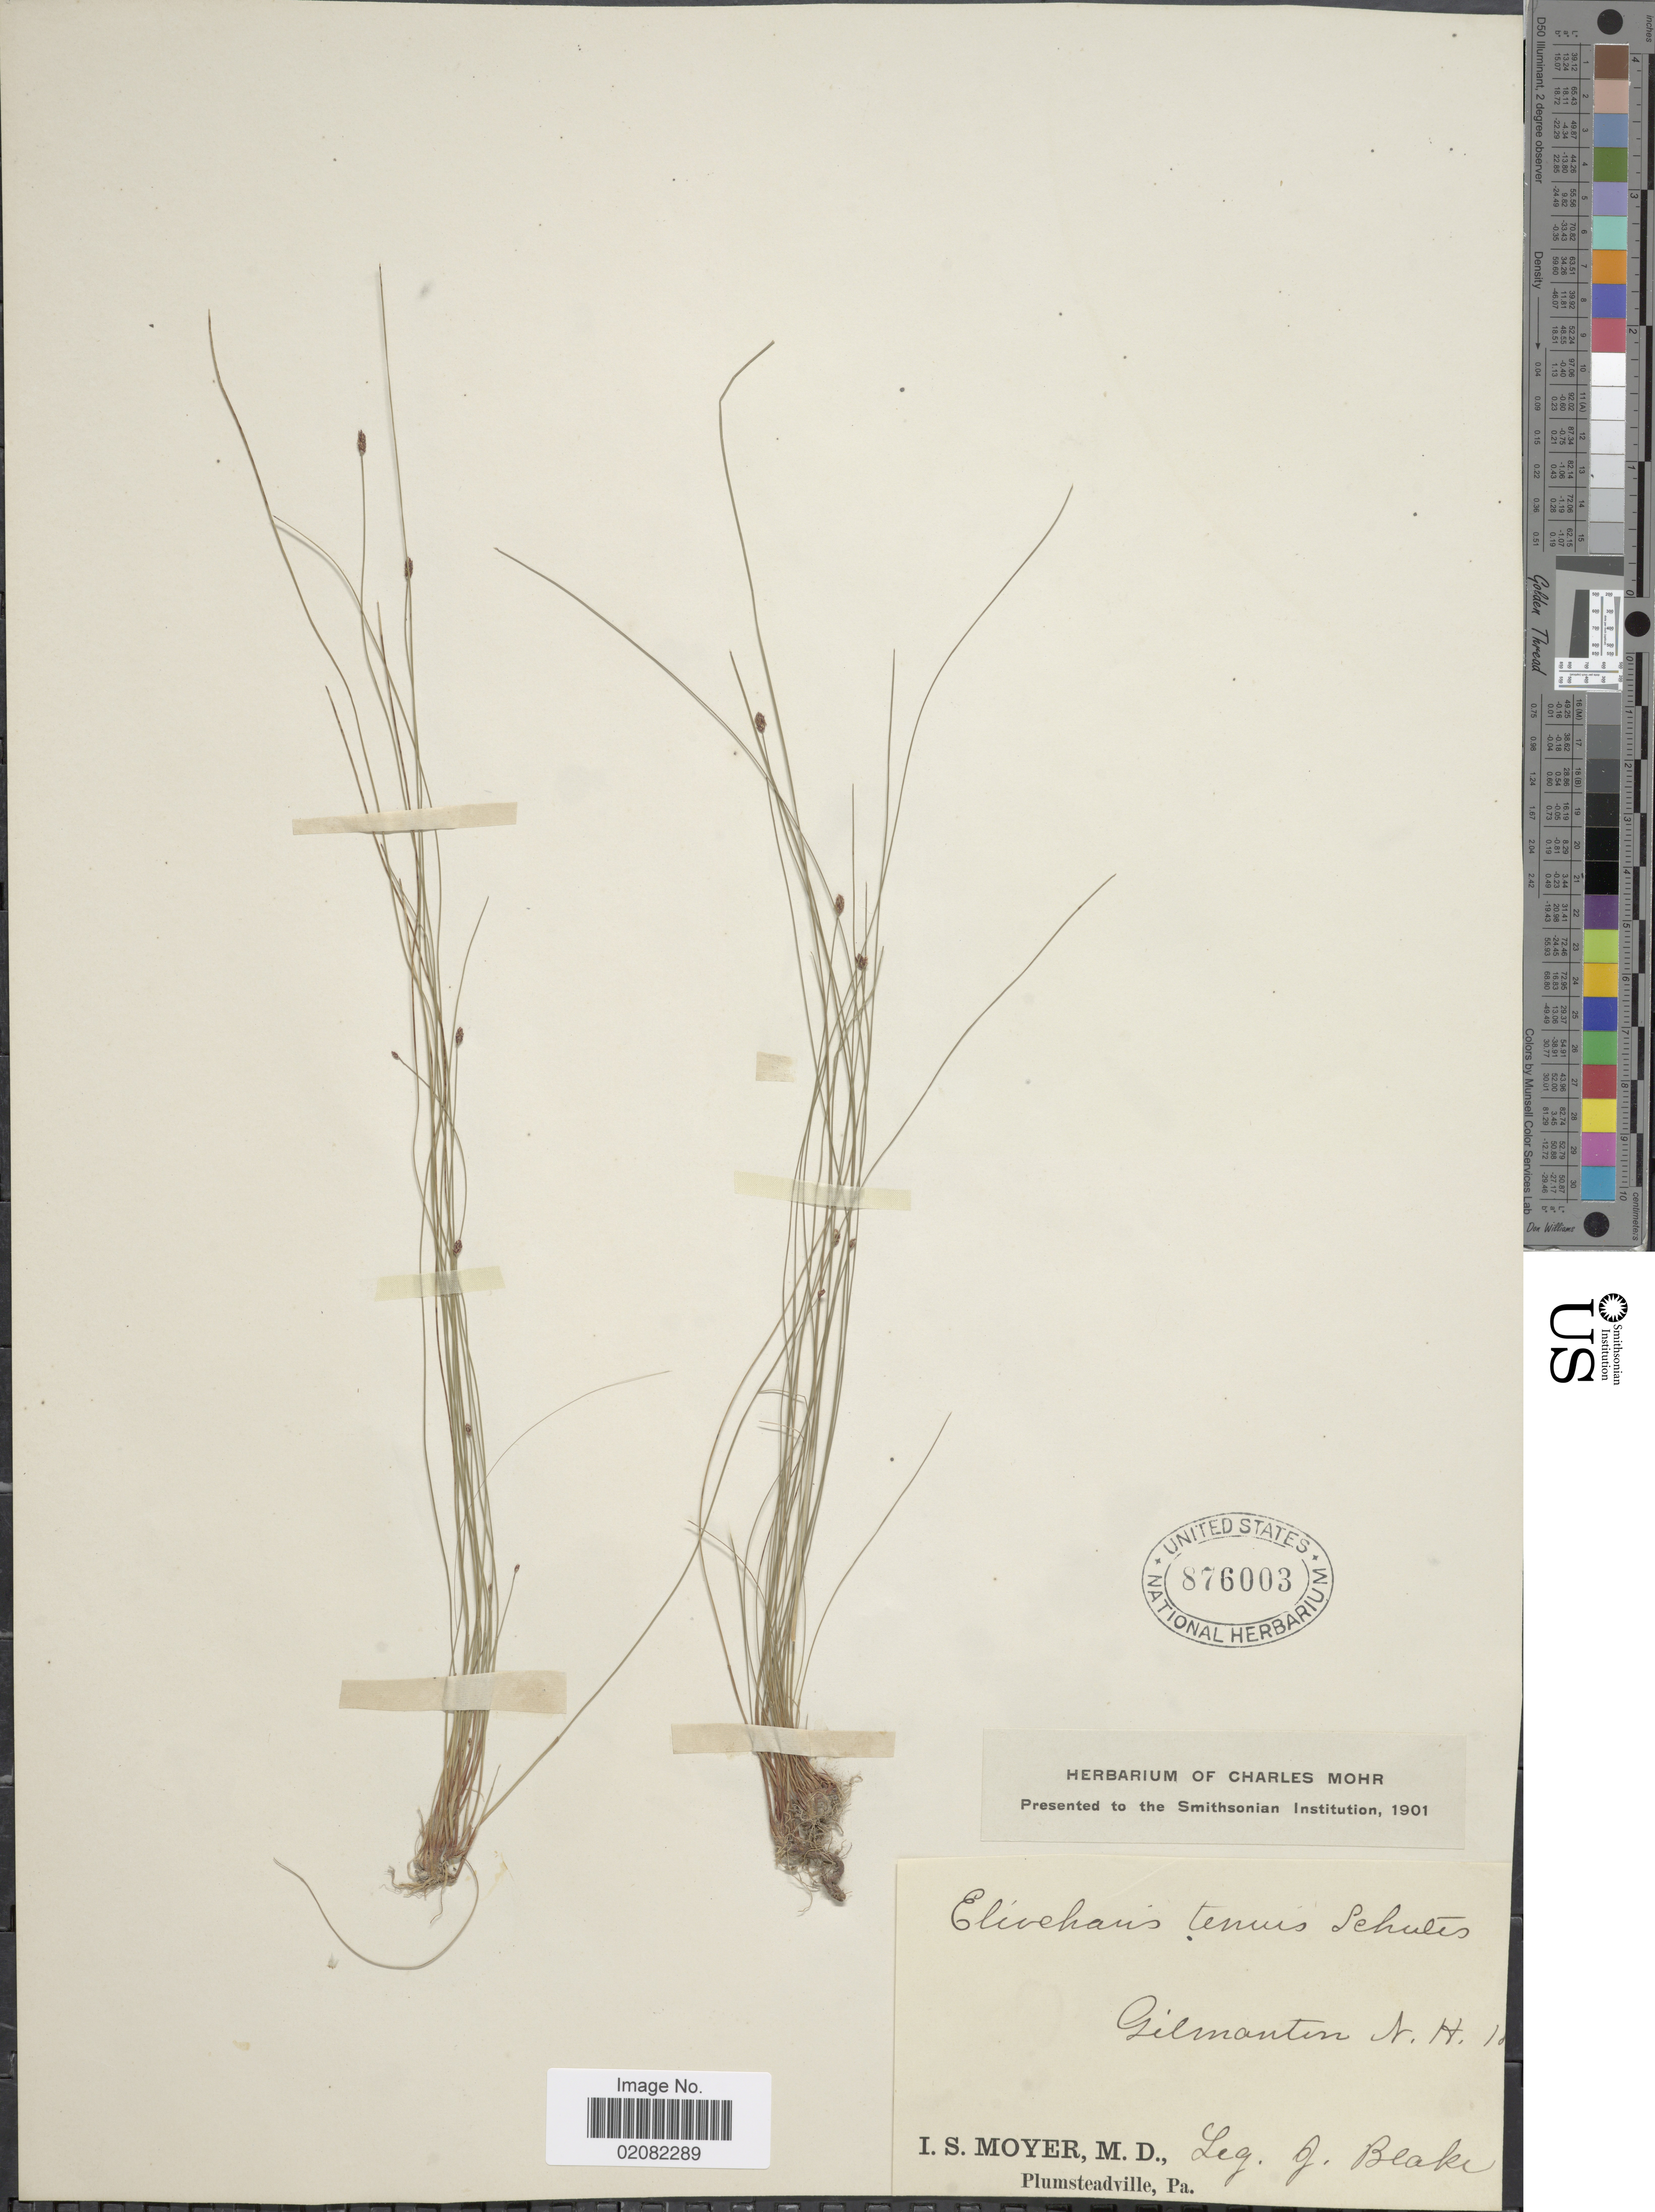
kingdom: Plantae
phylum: Tracheophyta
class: Liliopsida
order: Poales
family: Cyperaceae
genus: Eleocharis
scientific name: Eleocharis elliptica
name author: Kunth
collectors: I. S. Moyer & J. Blake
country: United States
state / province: New Hampshire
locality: Gilmantin, N. H.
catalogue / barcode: US 876003